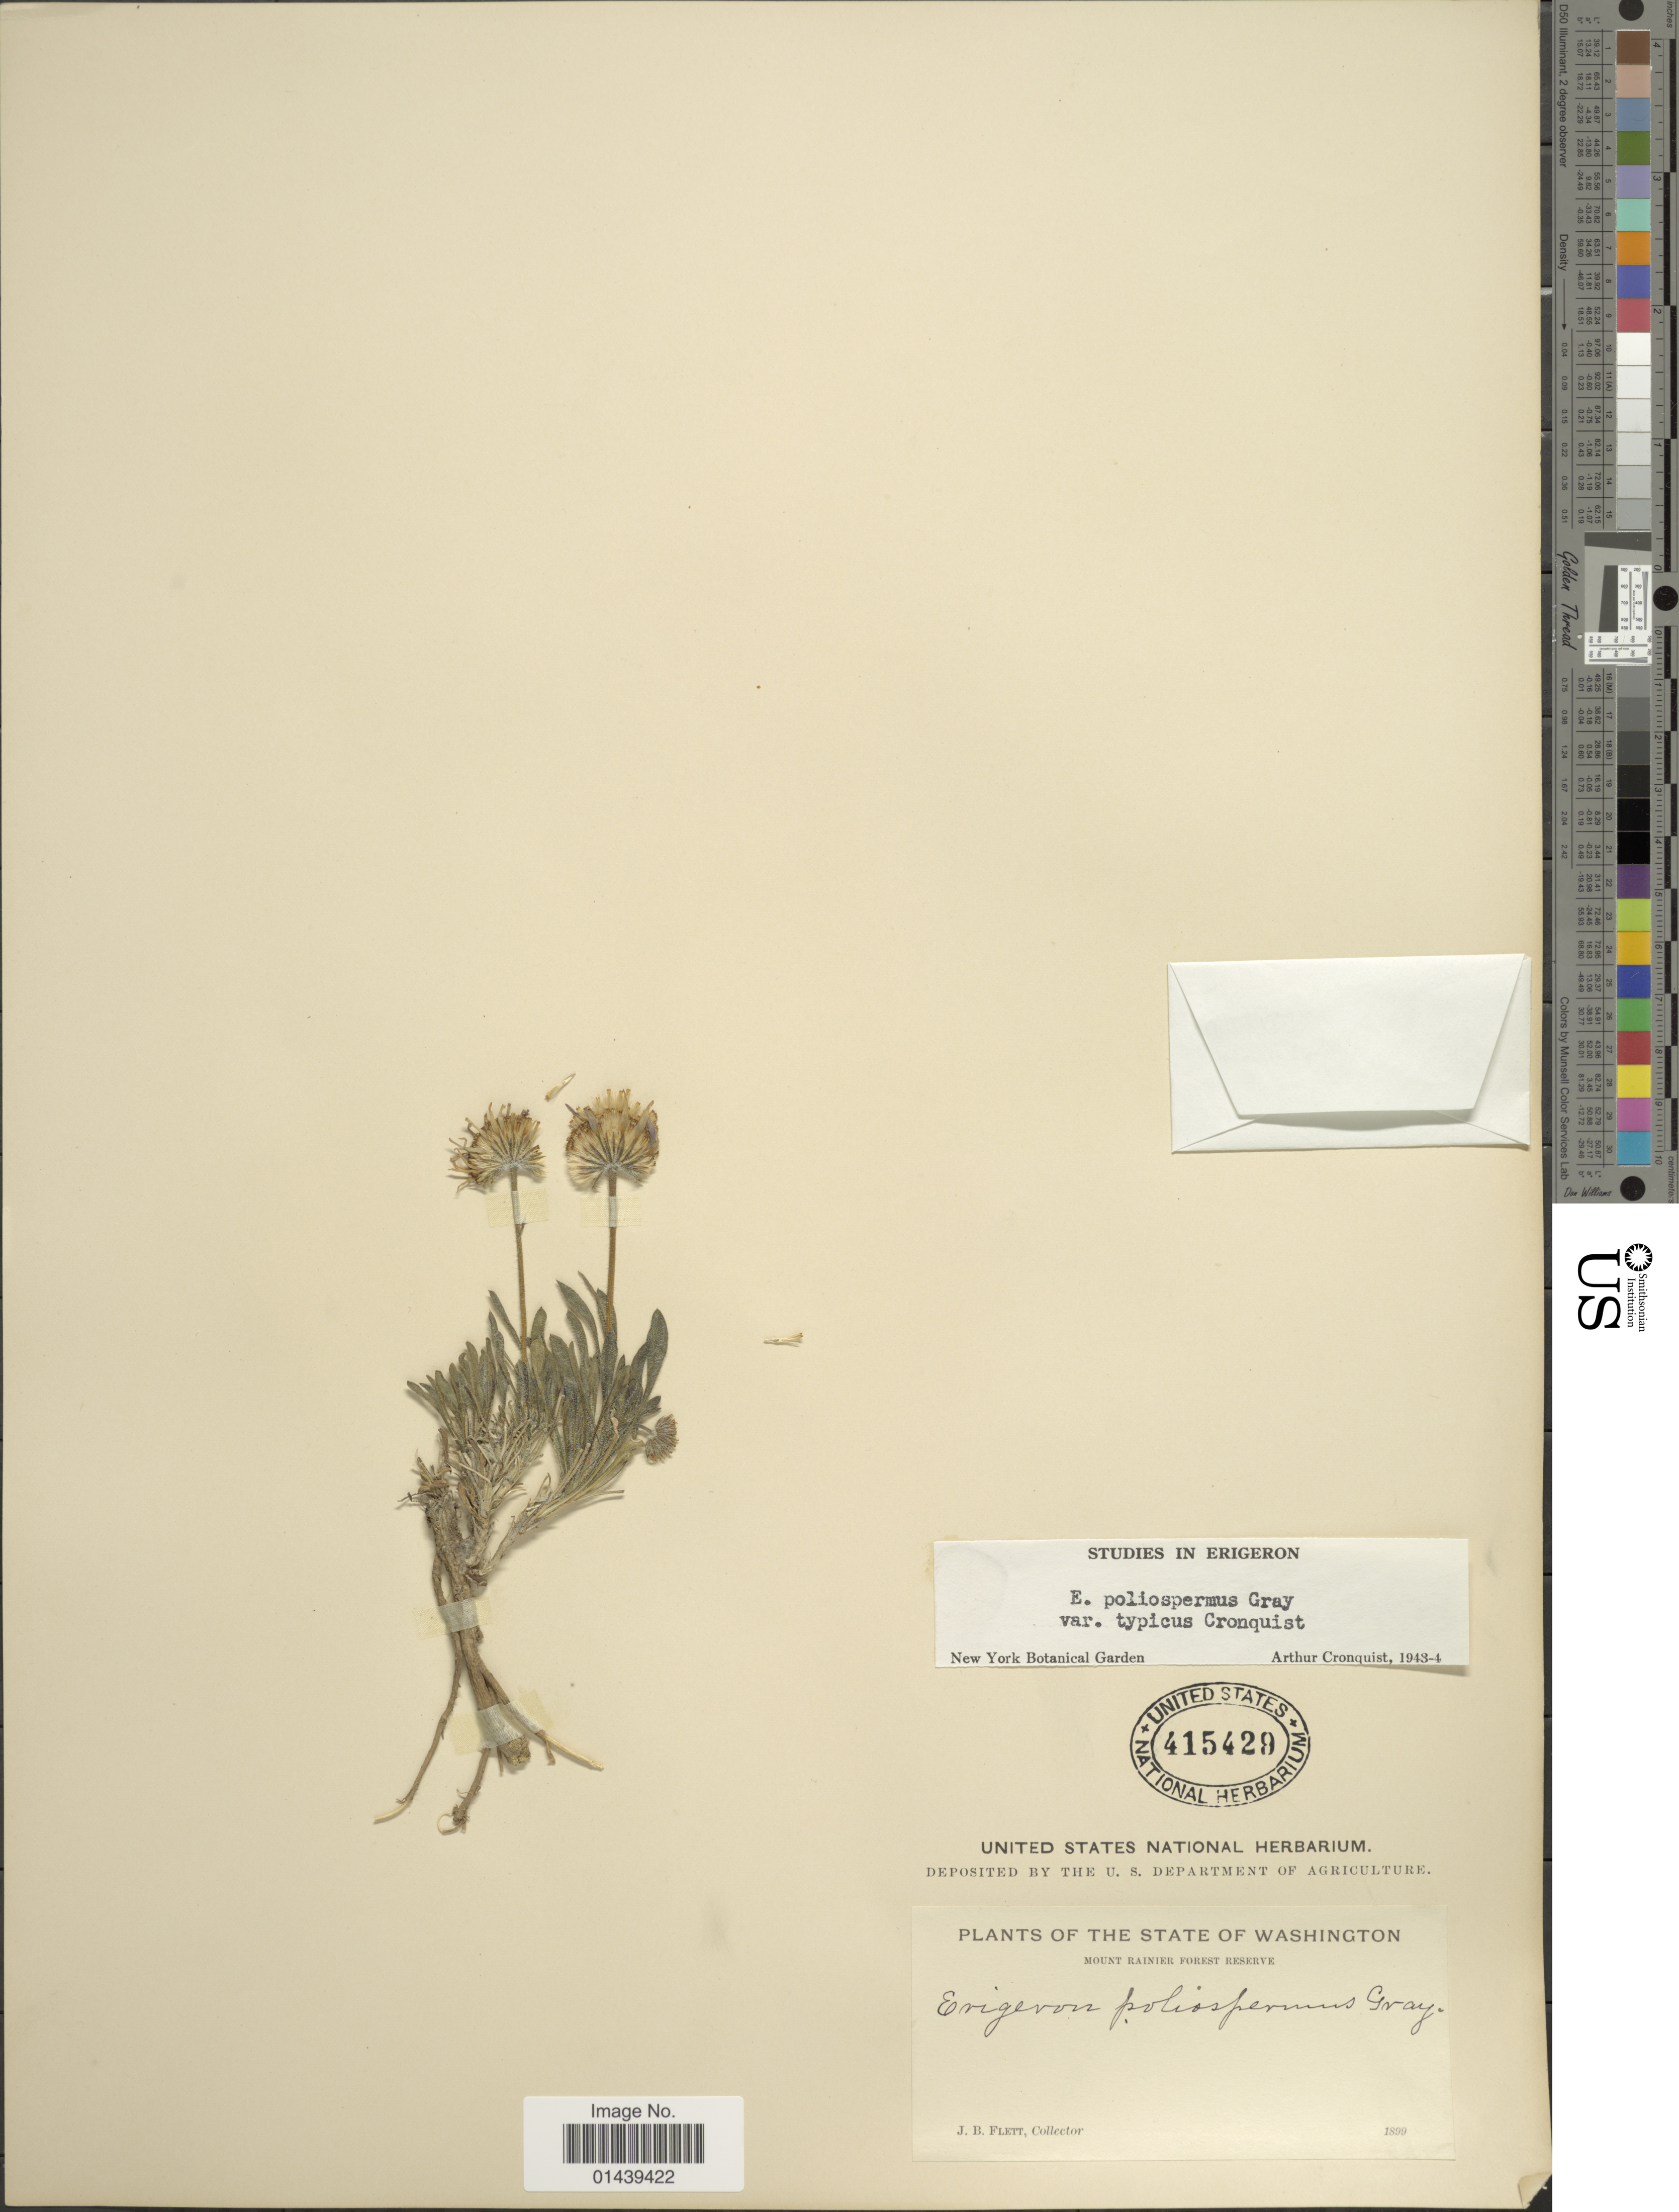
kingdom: Plantae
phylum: Tracheophyta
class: Magnoliopsida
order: Asterales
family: Asteraceae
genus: Erigeron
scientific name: Erigeron poliospermus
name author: A. Gray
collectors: J. Flett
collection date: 1899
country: United States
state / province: Washington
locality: Mount Rainier Forest Reserve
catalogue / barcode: US 415429